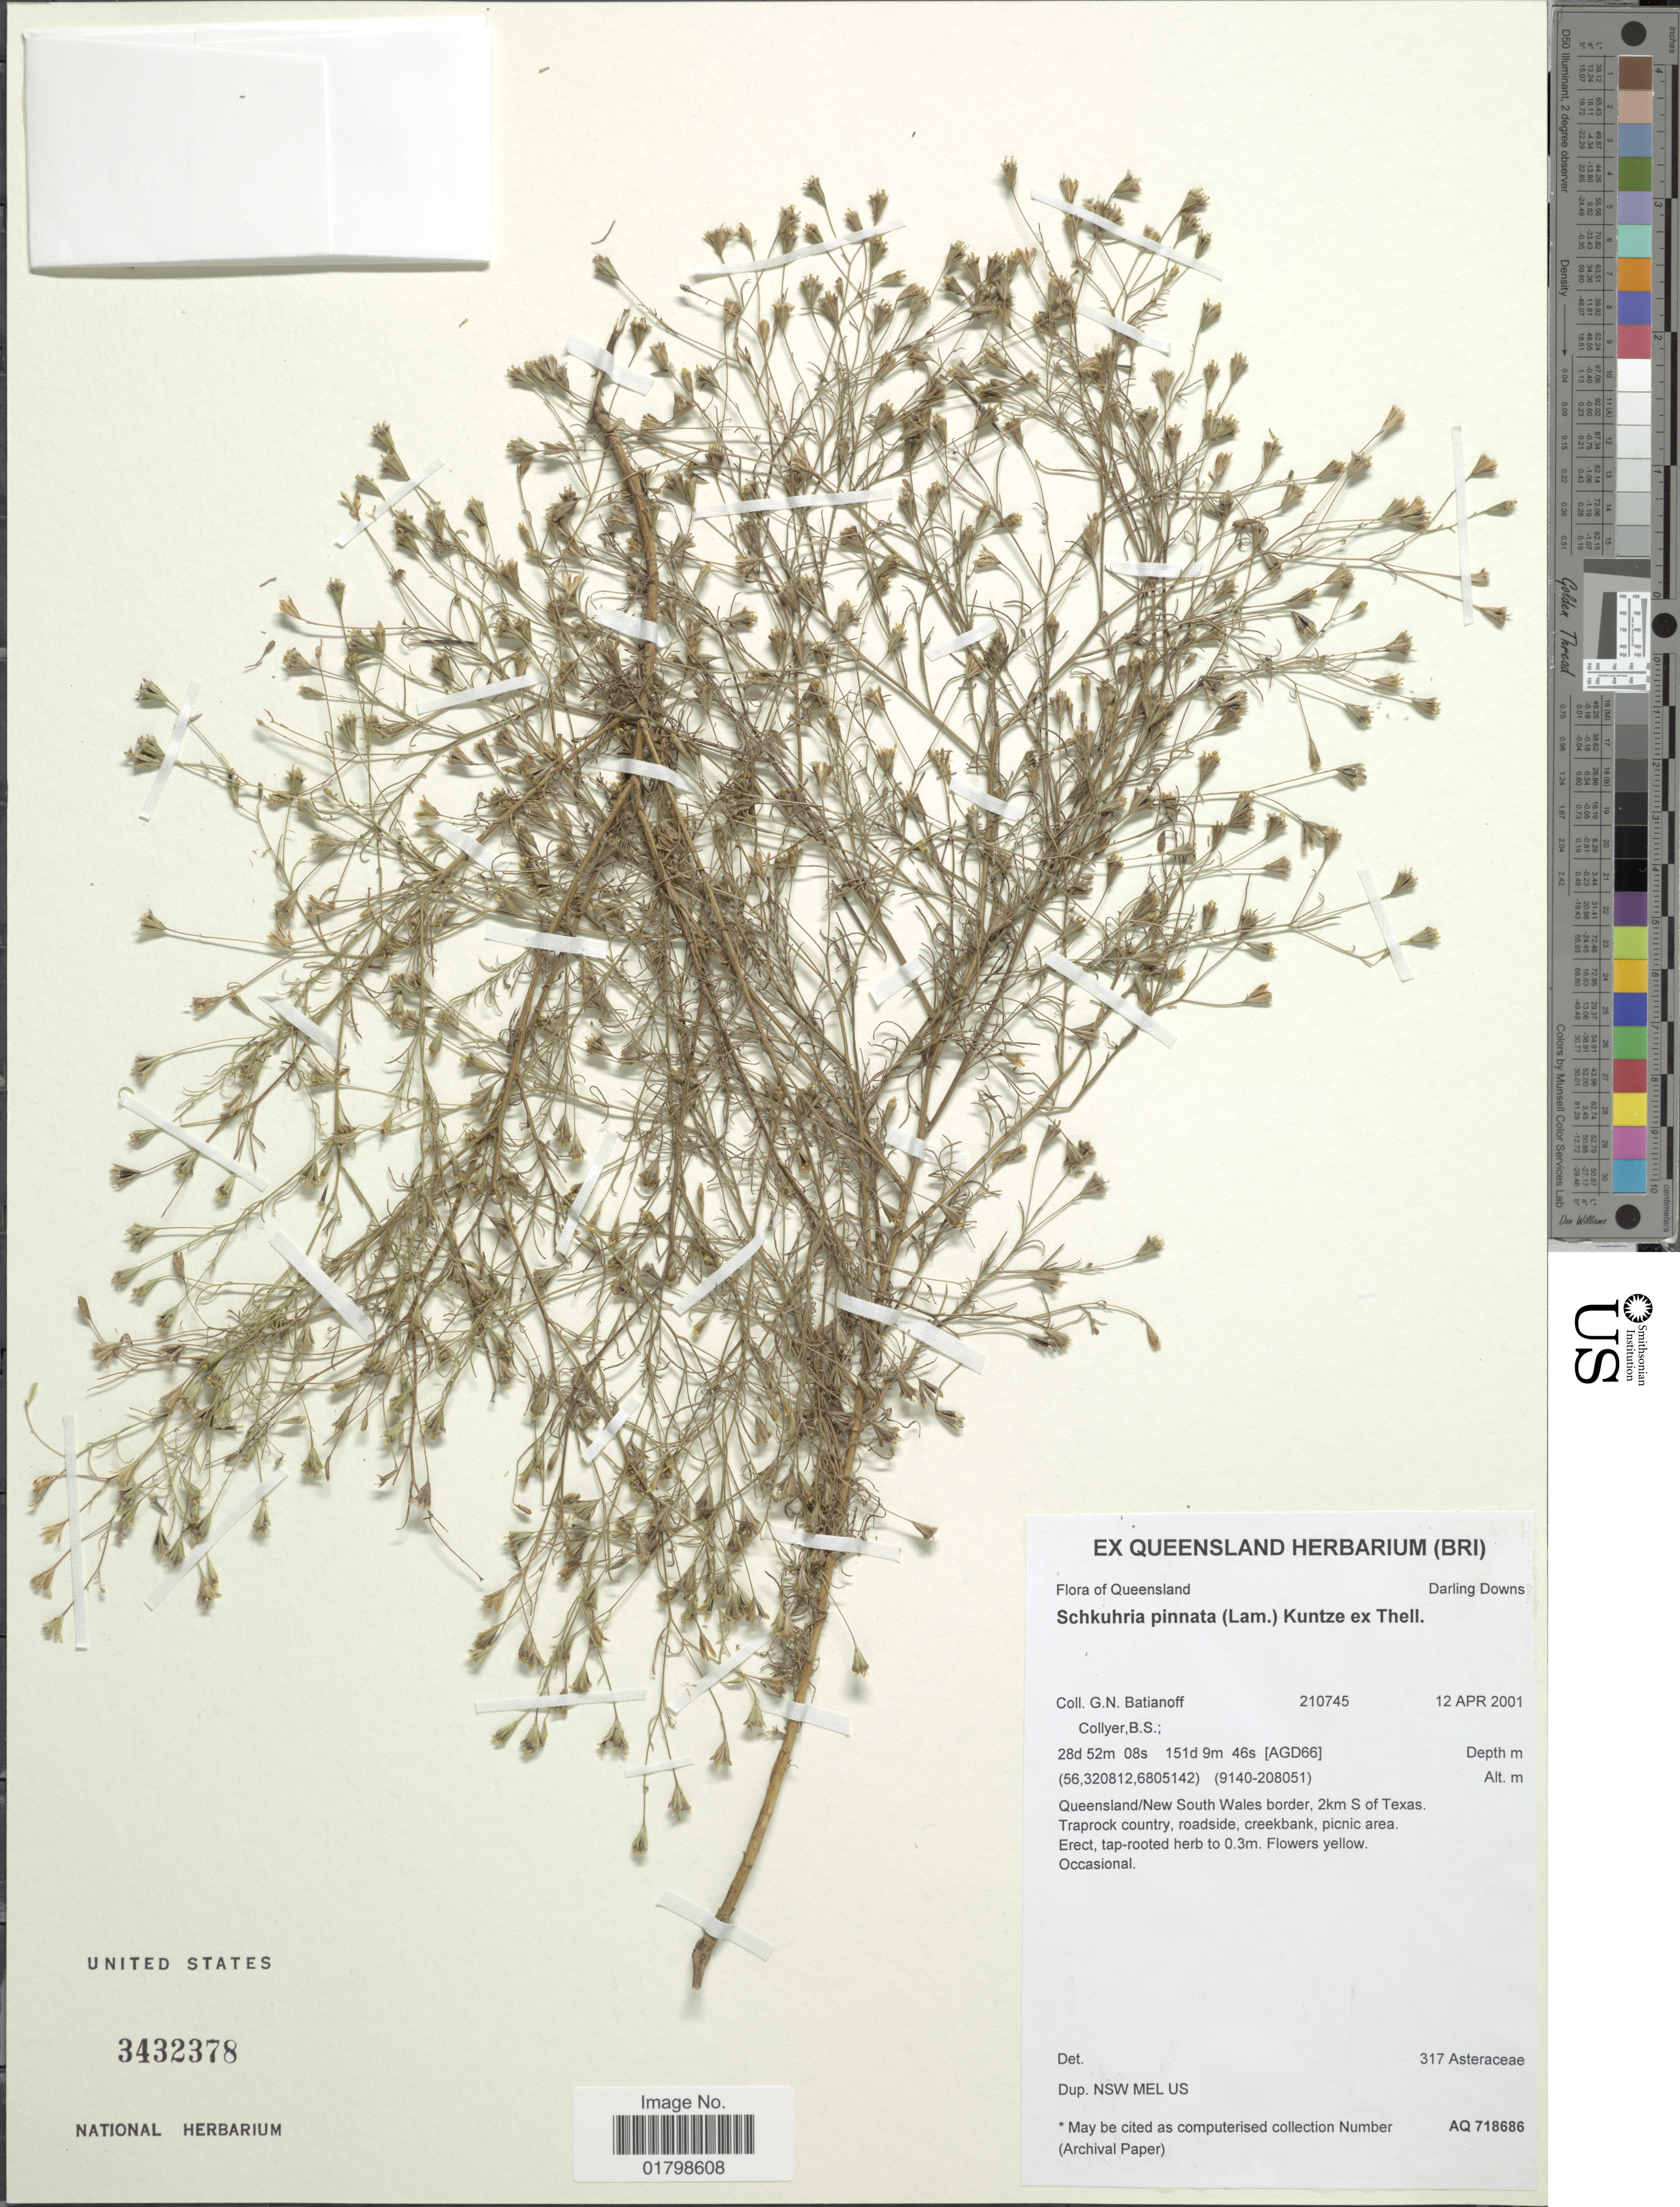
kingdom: Plantae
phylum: Tracheophyta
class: Magnoliopsida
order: Asterales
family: Asteraceae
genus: Schkuhria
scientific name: Schkuhria multiflora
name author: Hook. & Arn.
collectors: G. Batianoff & B. Collyer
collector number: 210745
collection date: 2001-04-12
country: Australia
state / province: Queensland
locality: Darling Downs (AGD66), Queensland/New South Wales border, 2 km S of Texas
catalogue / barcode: US 3432378